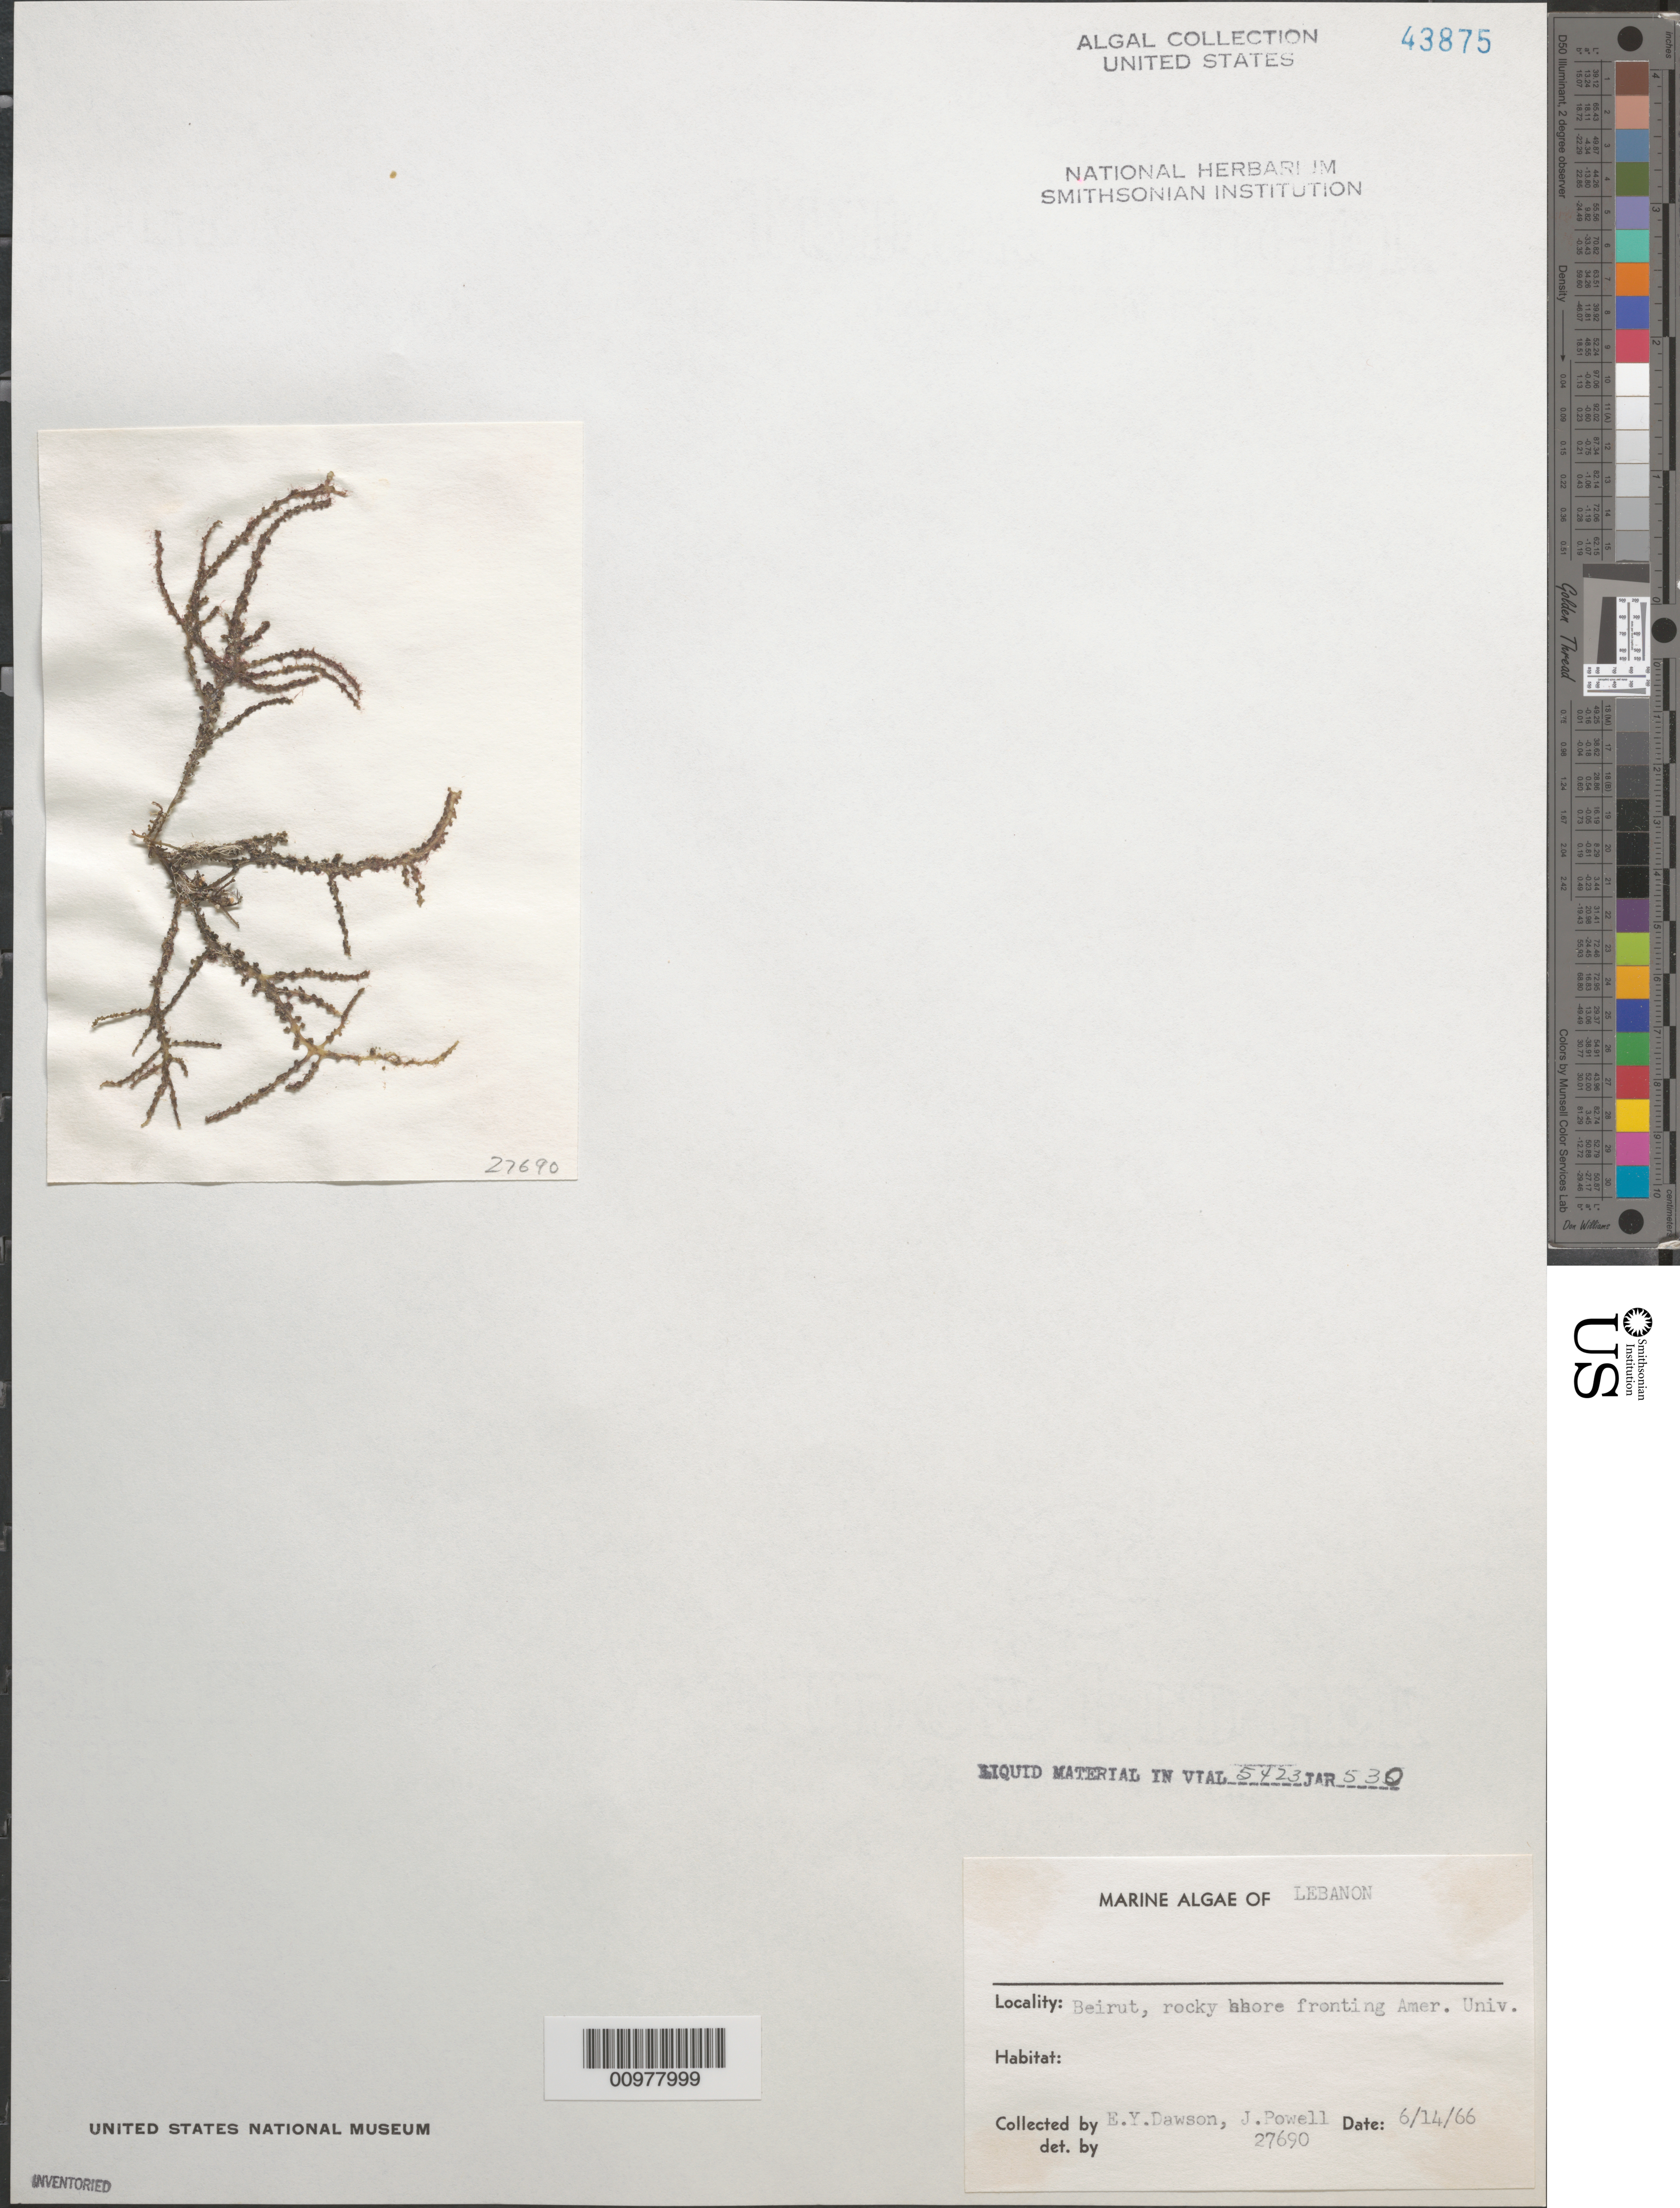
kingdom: Plantae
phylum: Rhodophyta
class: Florideophyceae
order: Ceramiales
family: Rhodomelaceae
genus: Laurencia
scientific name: Laurencia obtusa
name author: (Huds.) J.V.Lamouroux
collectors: E. Y. Dawson & J. Powell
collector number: EYD 27690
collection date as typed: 14 Jun 1966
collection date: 1966-06-14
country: Lebanon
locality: Beirut, American University shore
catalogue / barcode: US 43875